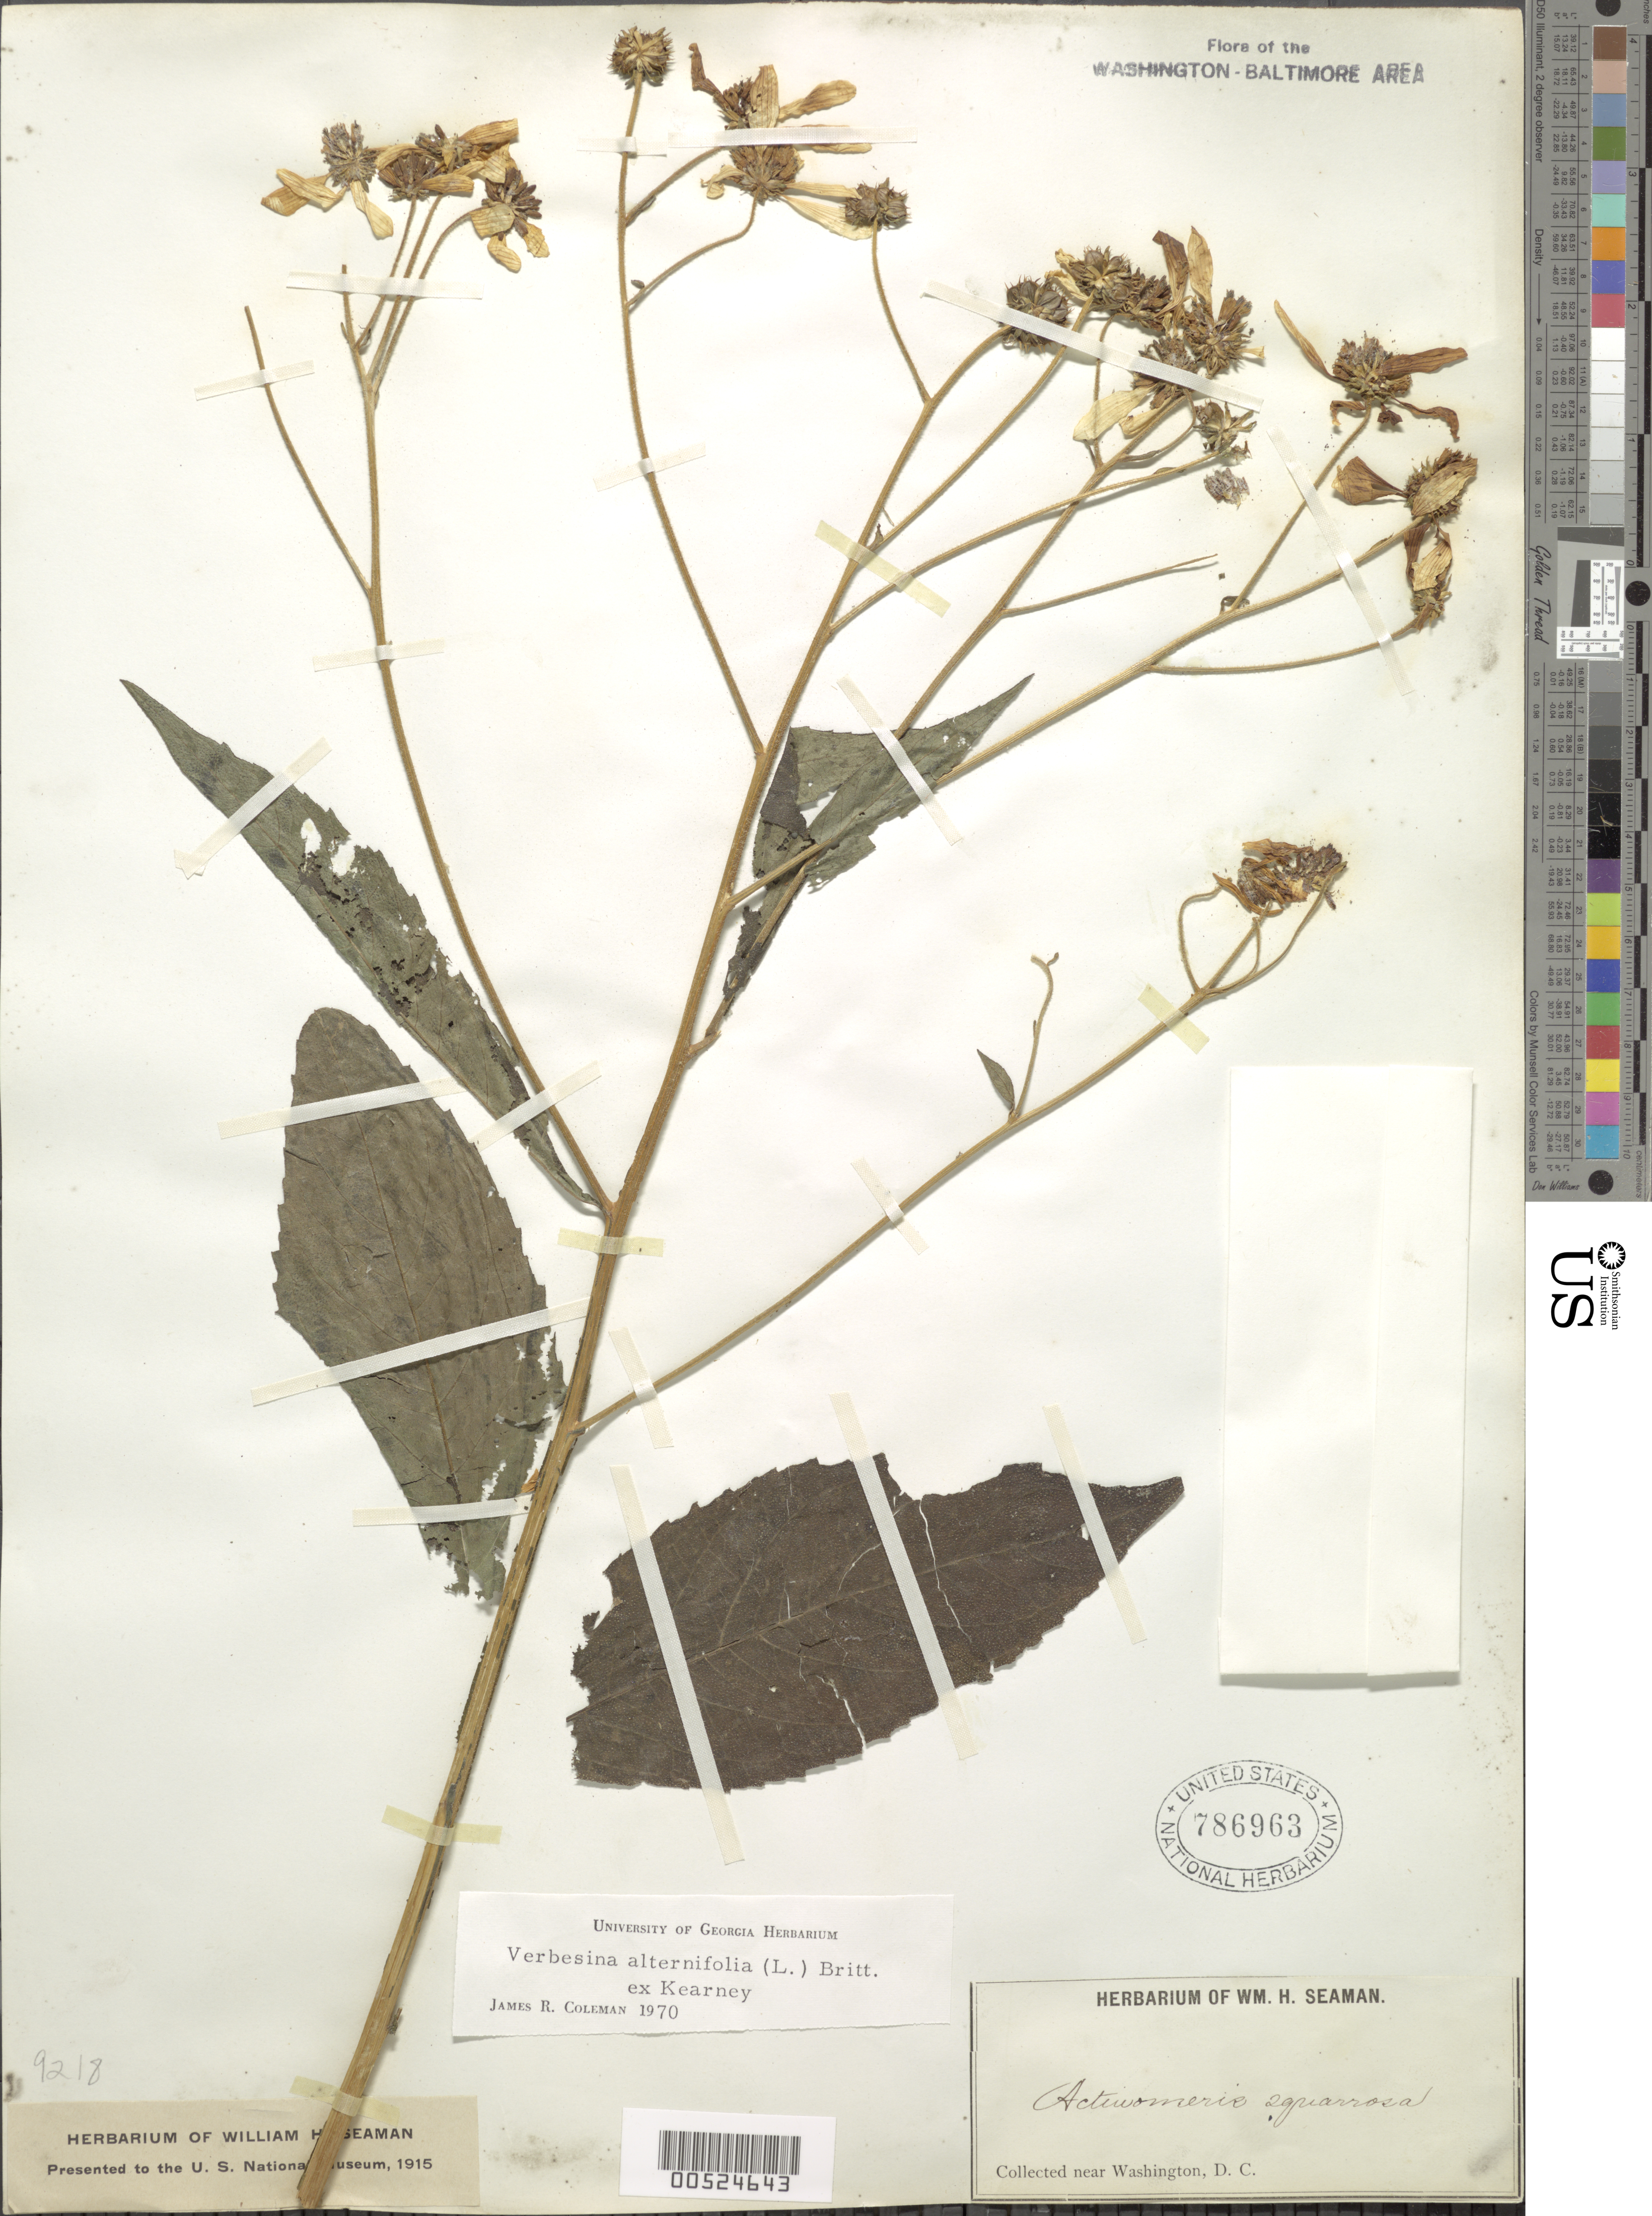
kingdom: Plantae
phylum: Tracheophyta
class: Magnoliopsida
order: Asterales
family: Asteraceae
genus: Verbesina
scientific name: Verbesina alternifolia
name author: (L.) Britton ex Kearney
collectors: W. Seaman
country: United States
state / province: District of Columbia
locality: Washington vicinity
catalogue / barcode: US 786963